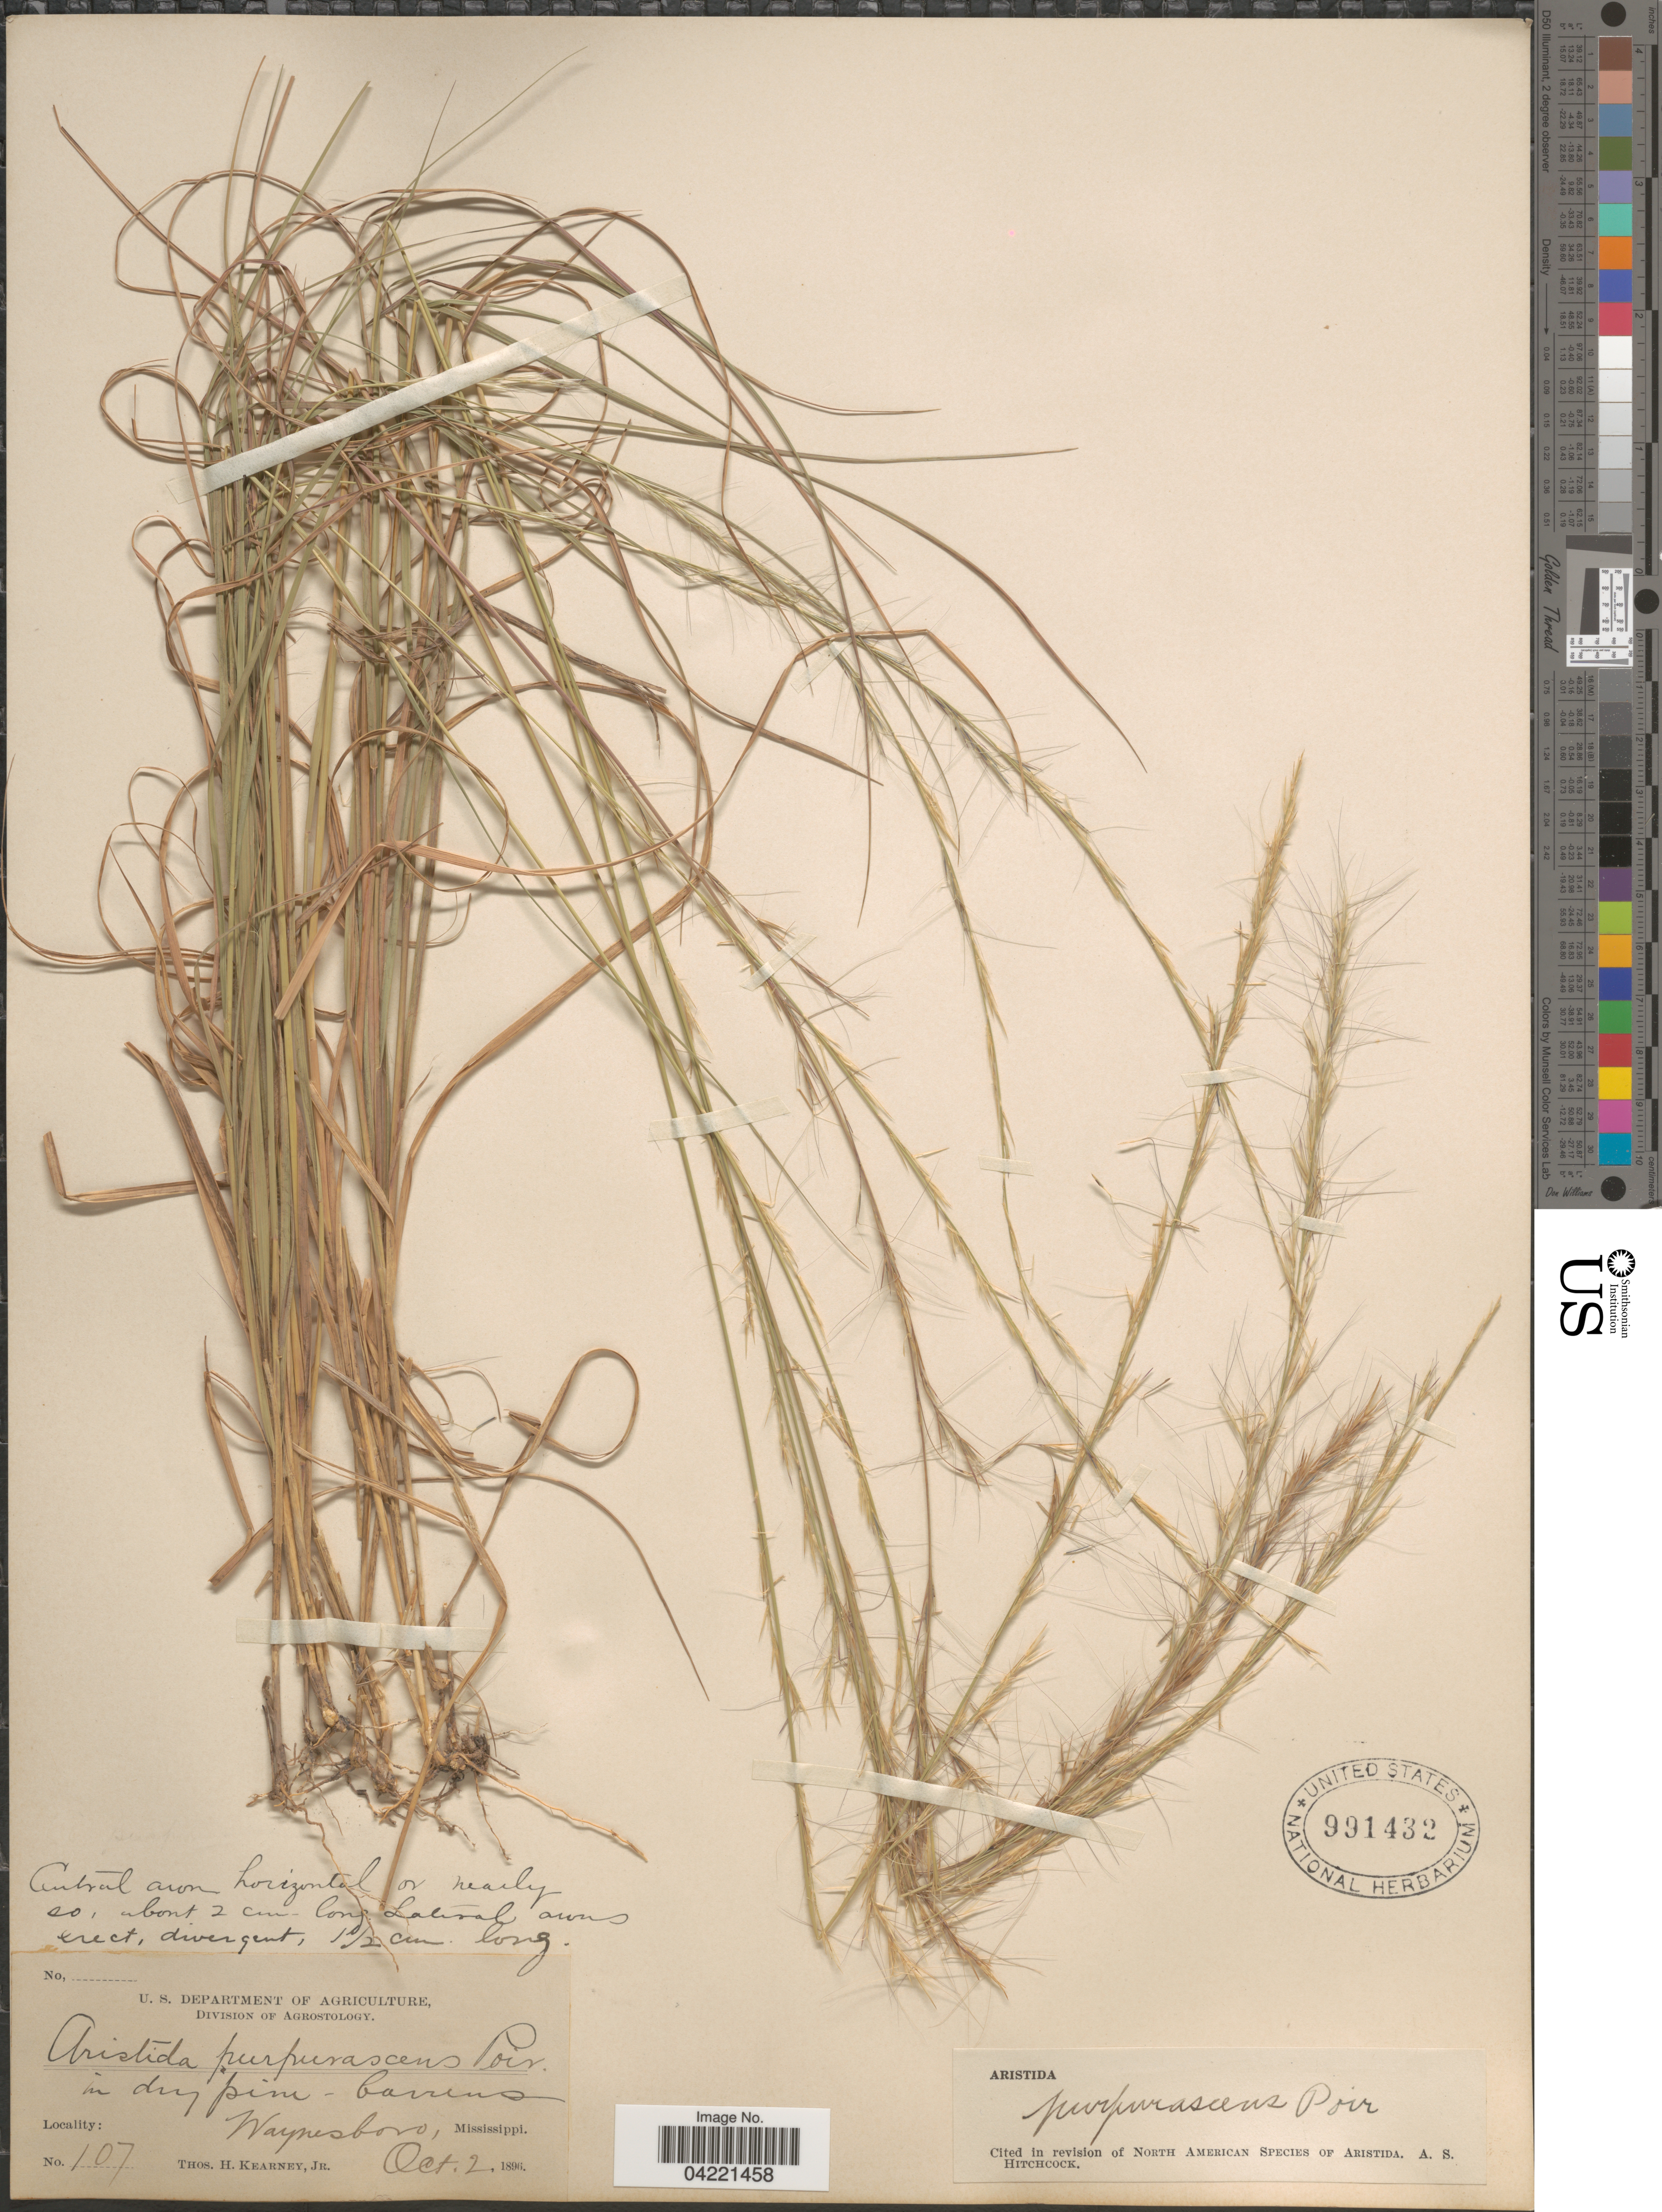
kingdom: Plantae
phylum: Tracheophyta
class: Liliopsida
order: Poales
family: Poaceae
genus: Aristida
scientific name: Aristida purpurascens var. purpurescens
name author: Poir.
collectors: T. H. Kearney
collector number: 107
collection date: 1896-10-02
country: United States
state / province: Mississippi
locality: In dry pine - barrens Waynesboro.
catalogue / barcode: US 991432